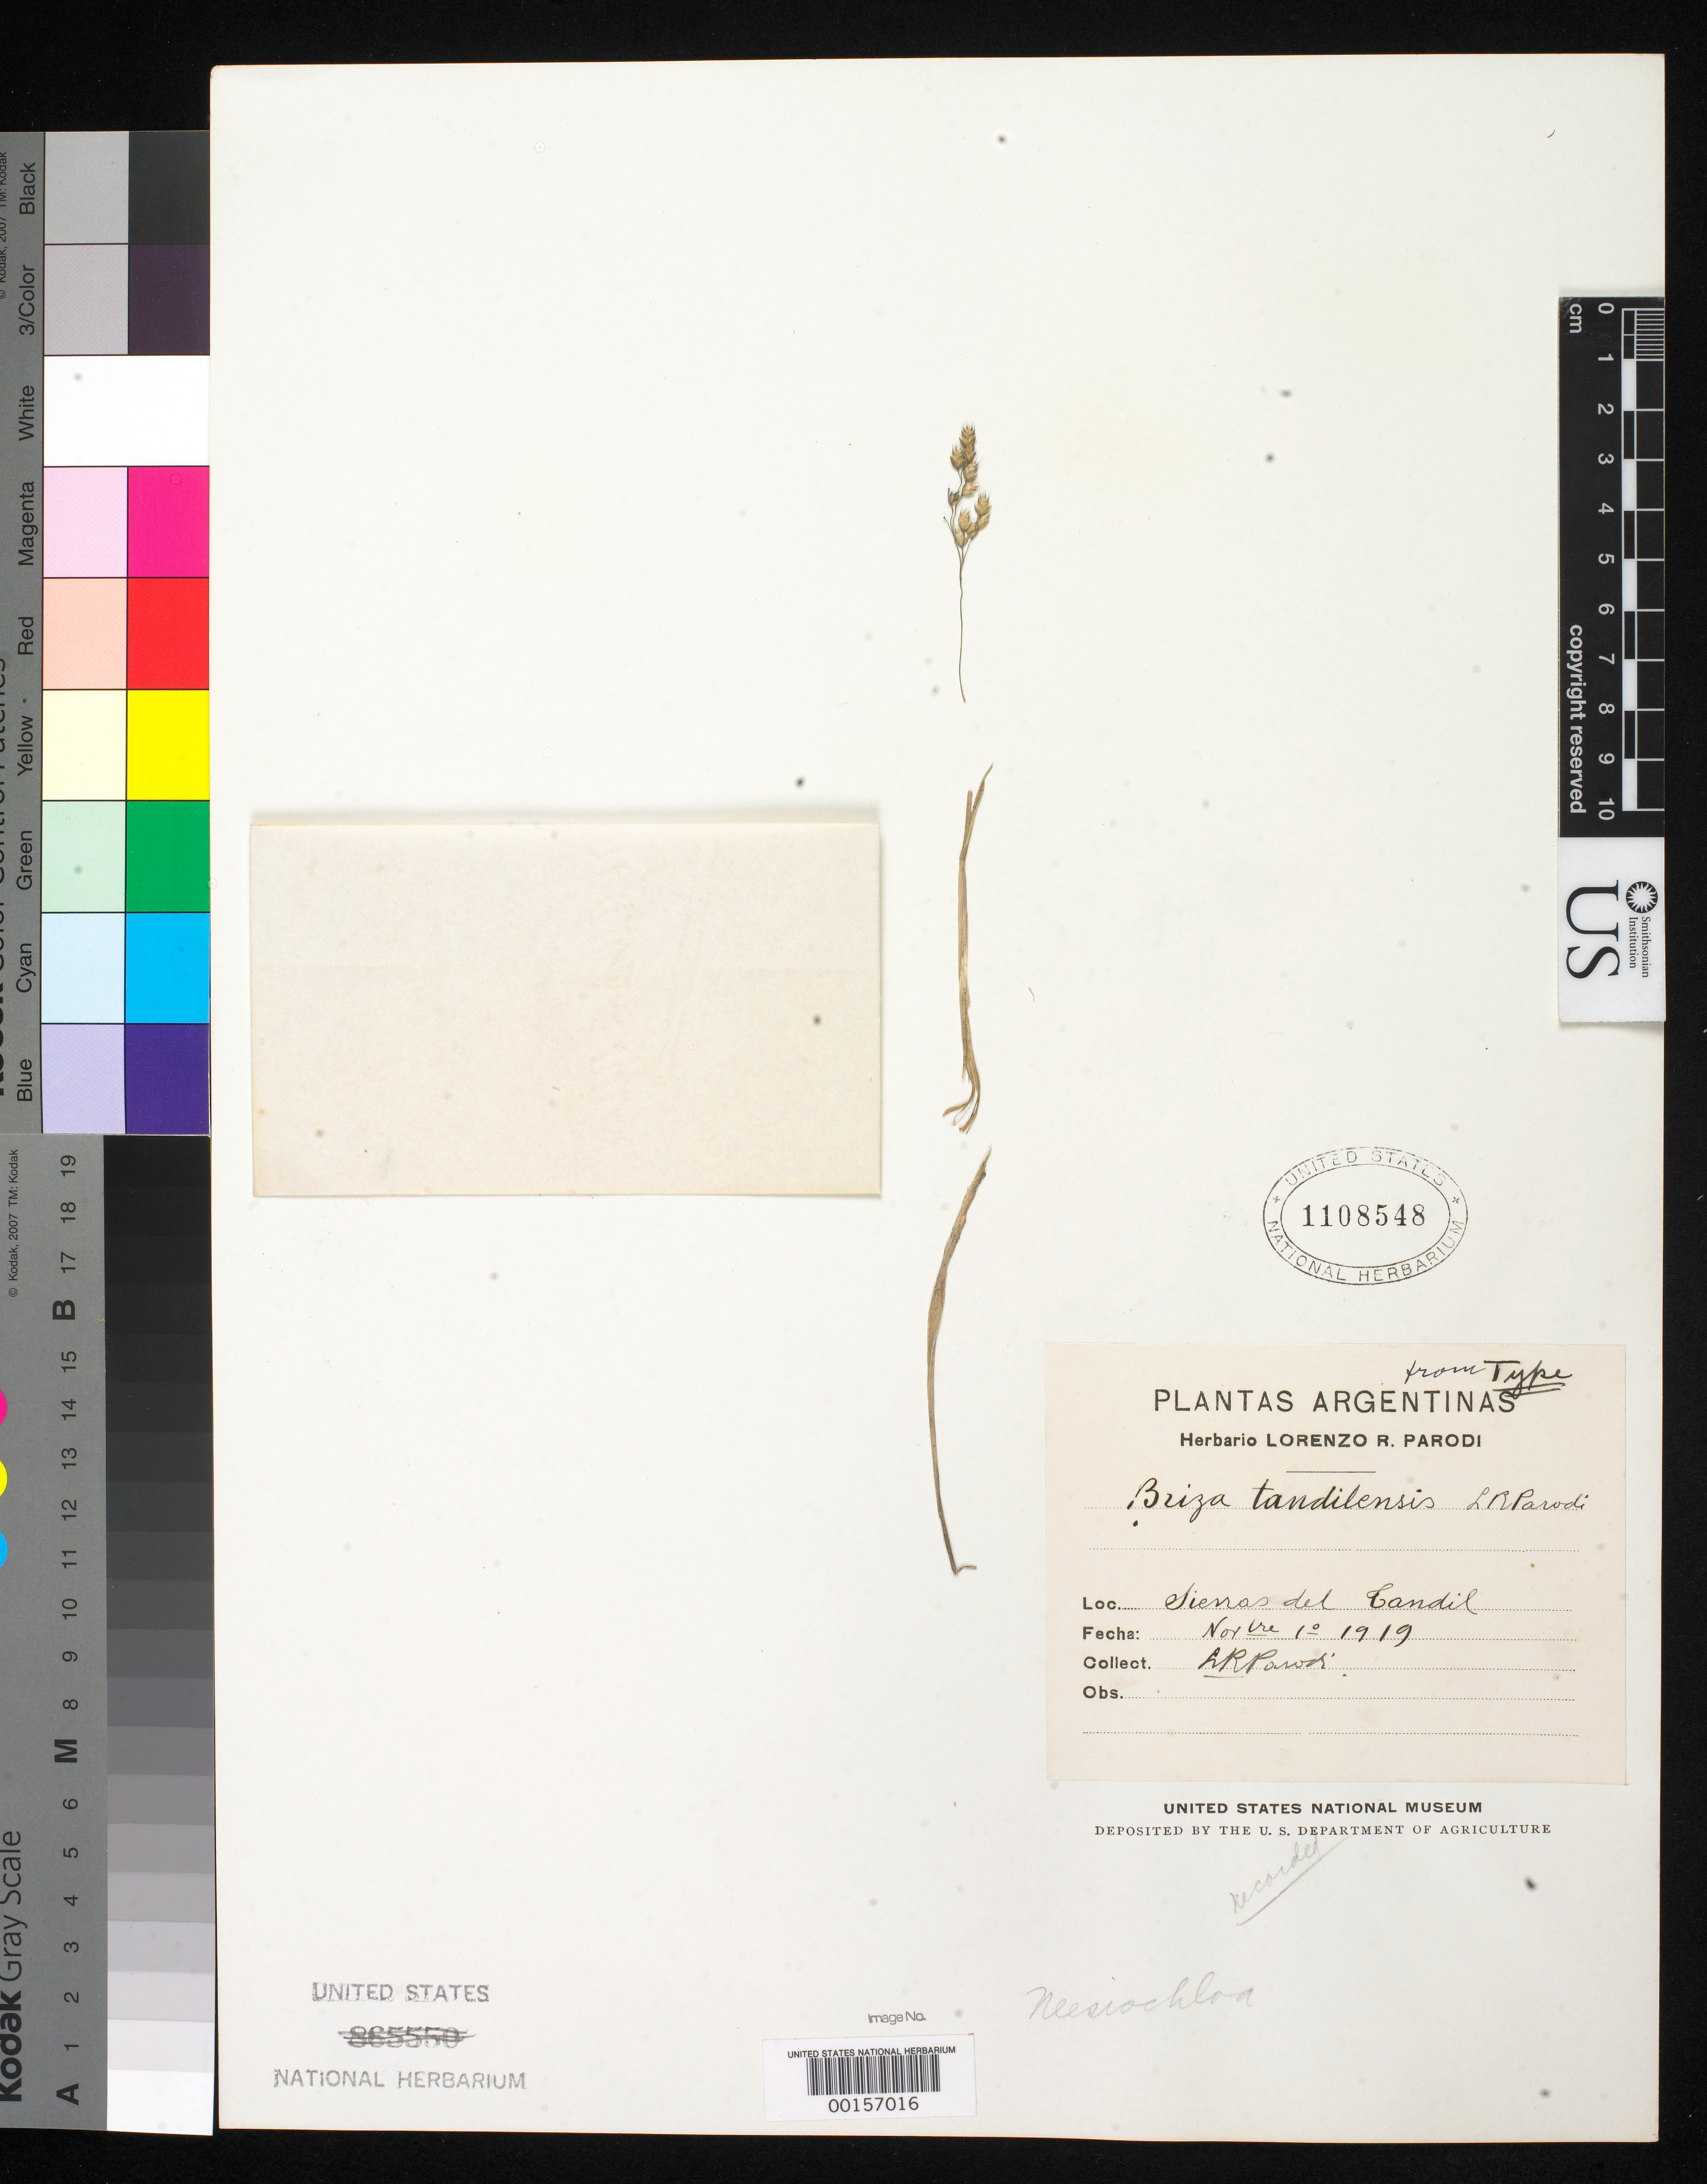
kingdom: Plantae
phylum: Tracheophyta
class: Liliopsida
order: Poales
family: Poaceae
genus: Briza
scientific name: Briza tandilensis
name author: Parodi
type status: Type Fragment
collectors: L. R. Parodi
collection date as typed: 01 --- 1919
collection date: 1919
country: Argentina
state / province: Buenos Aires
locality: Sierra de Tandil.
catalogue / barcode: US 1108548